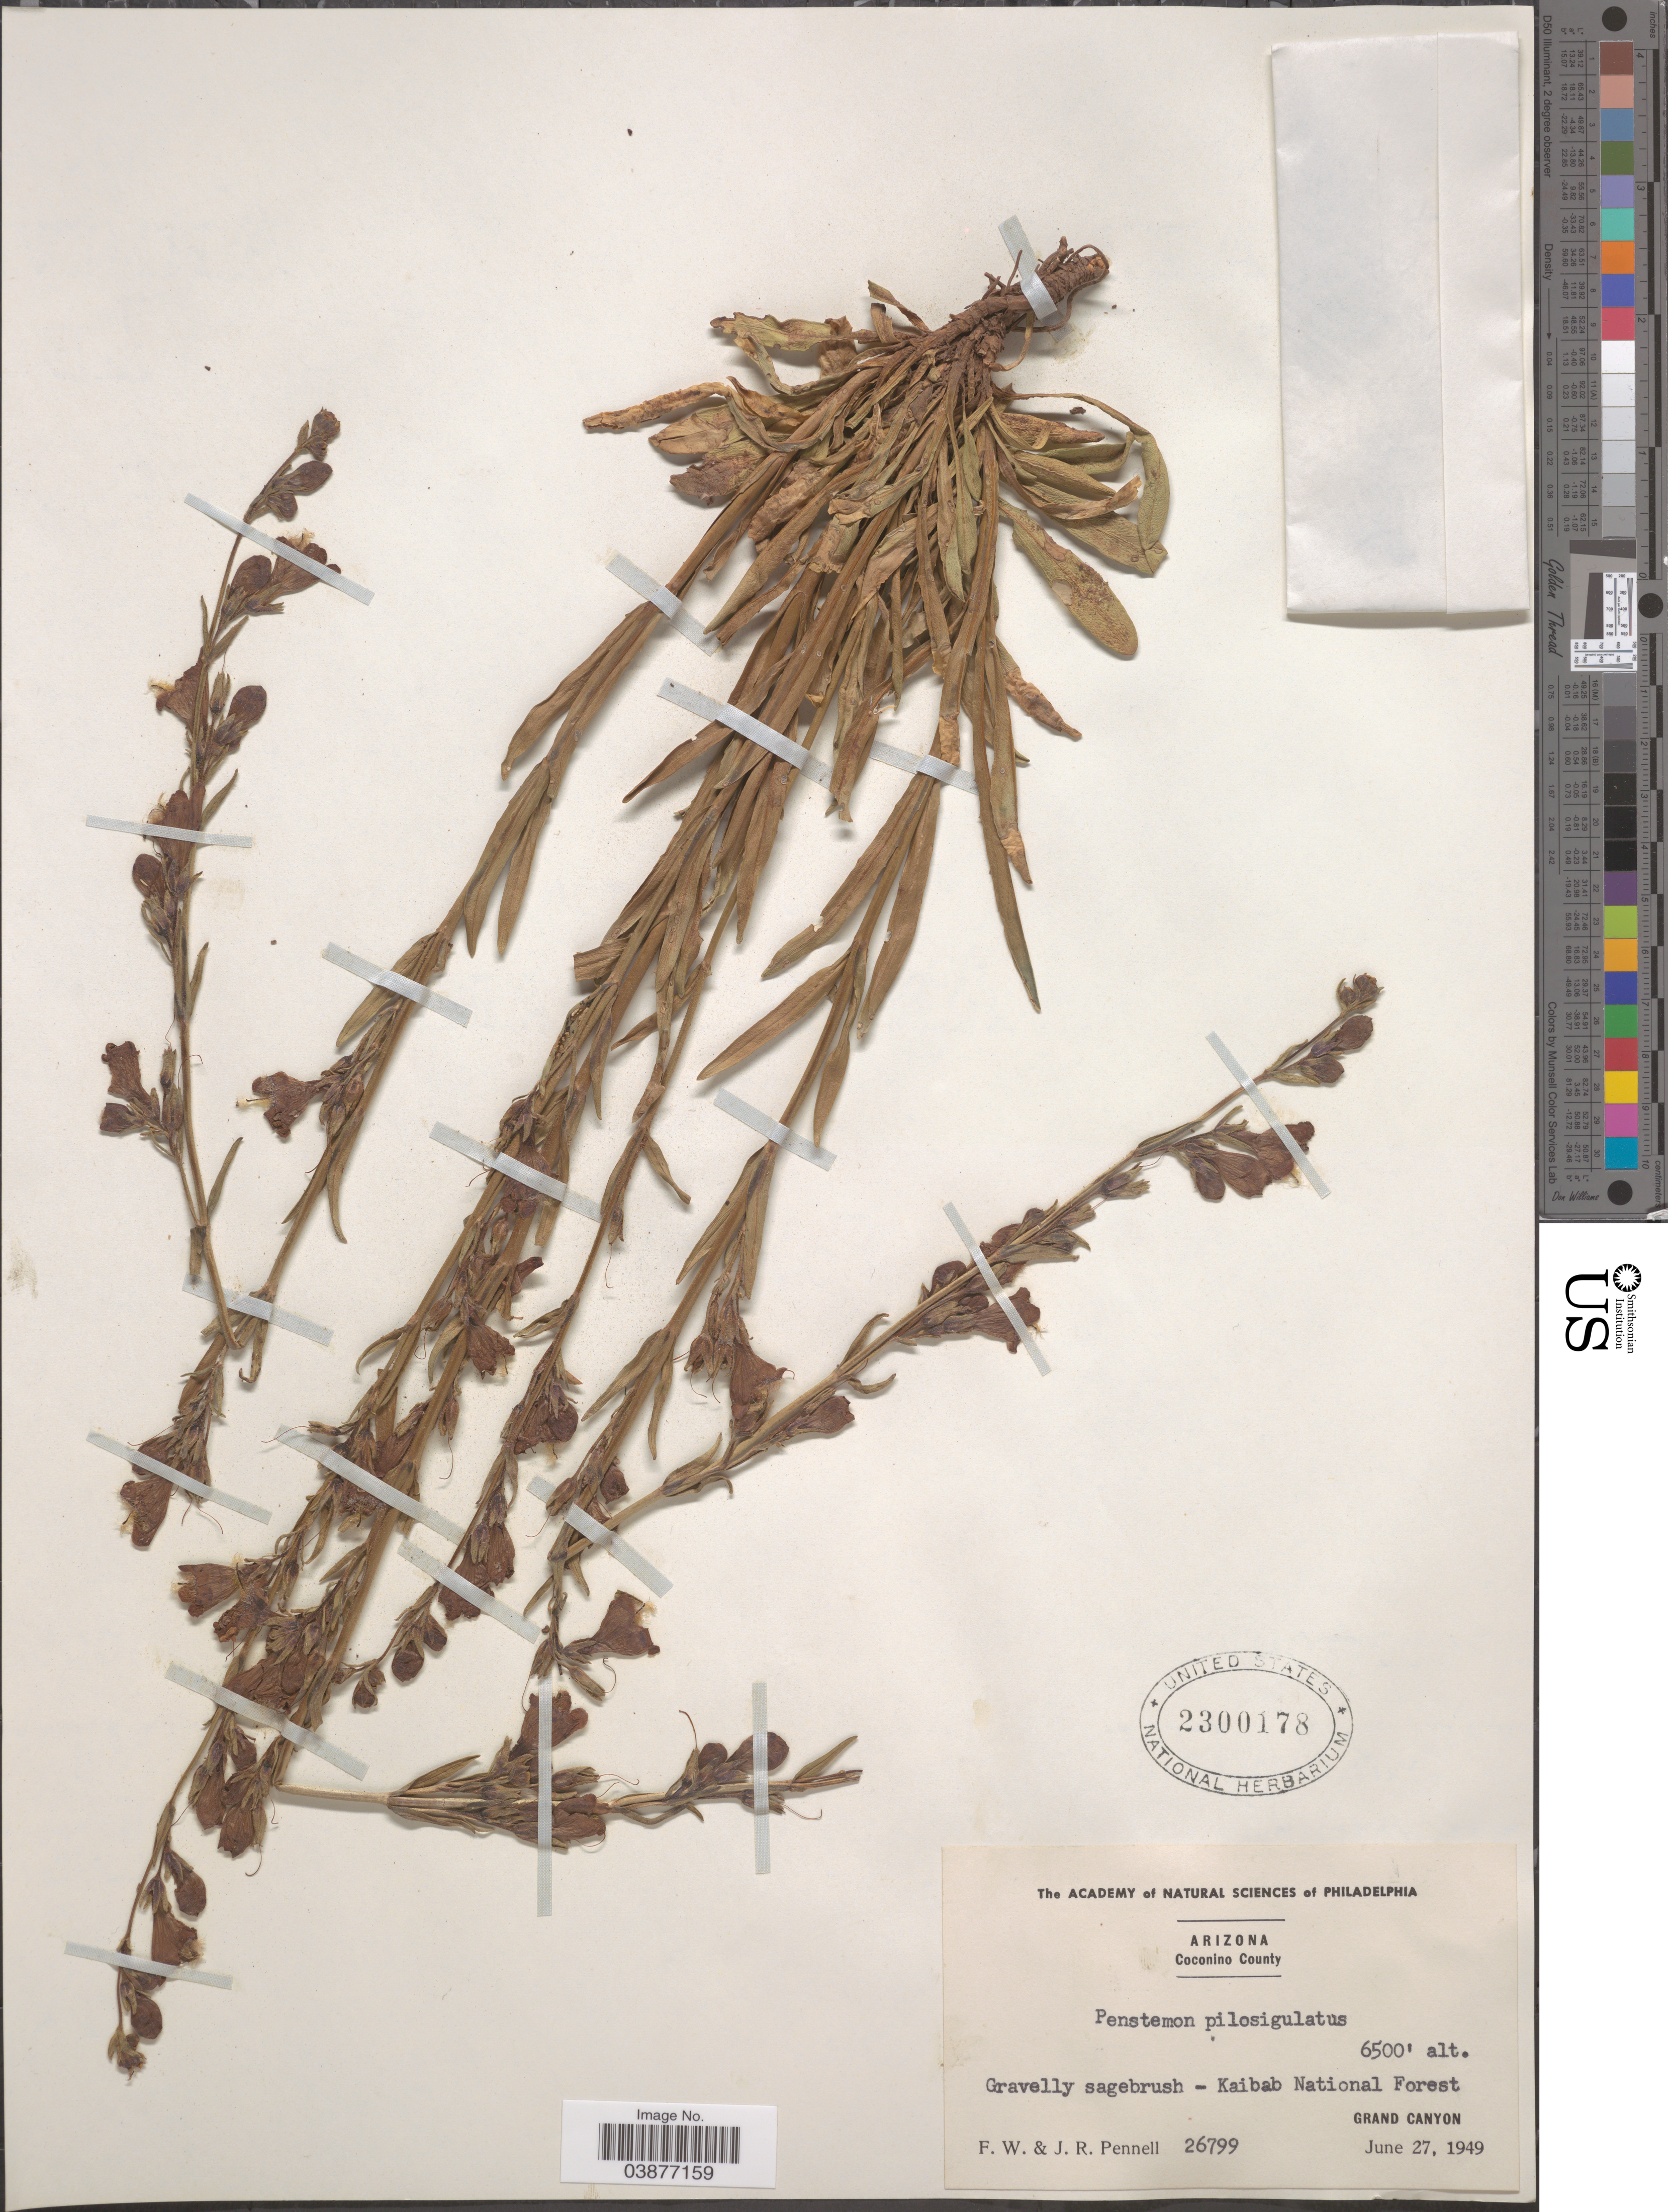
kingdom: Plantae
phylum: Tracheophyta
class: Magnoliopsida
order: Lamiales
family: Plantaginaceae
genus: Penstemon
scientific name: Penstemon pilosigulatus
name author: A. Nelson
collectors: F. W. Pennell & J. Pennell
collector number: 26799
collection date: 1949-06-27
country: United States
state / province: Arizona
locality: Coconino County. Kaibab National Forest. Grand Canyon.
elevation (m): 1981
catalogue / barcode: US 2300178